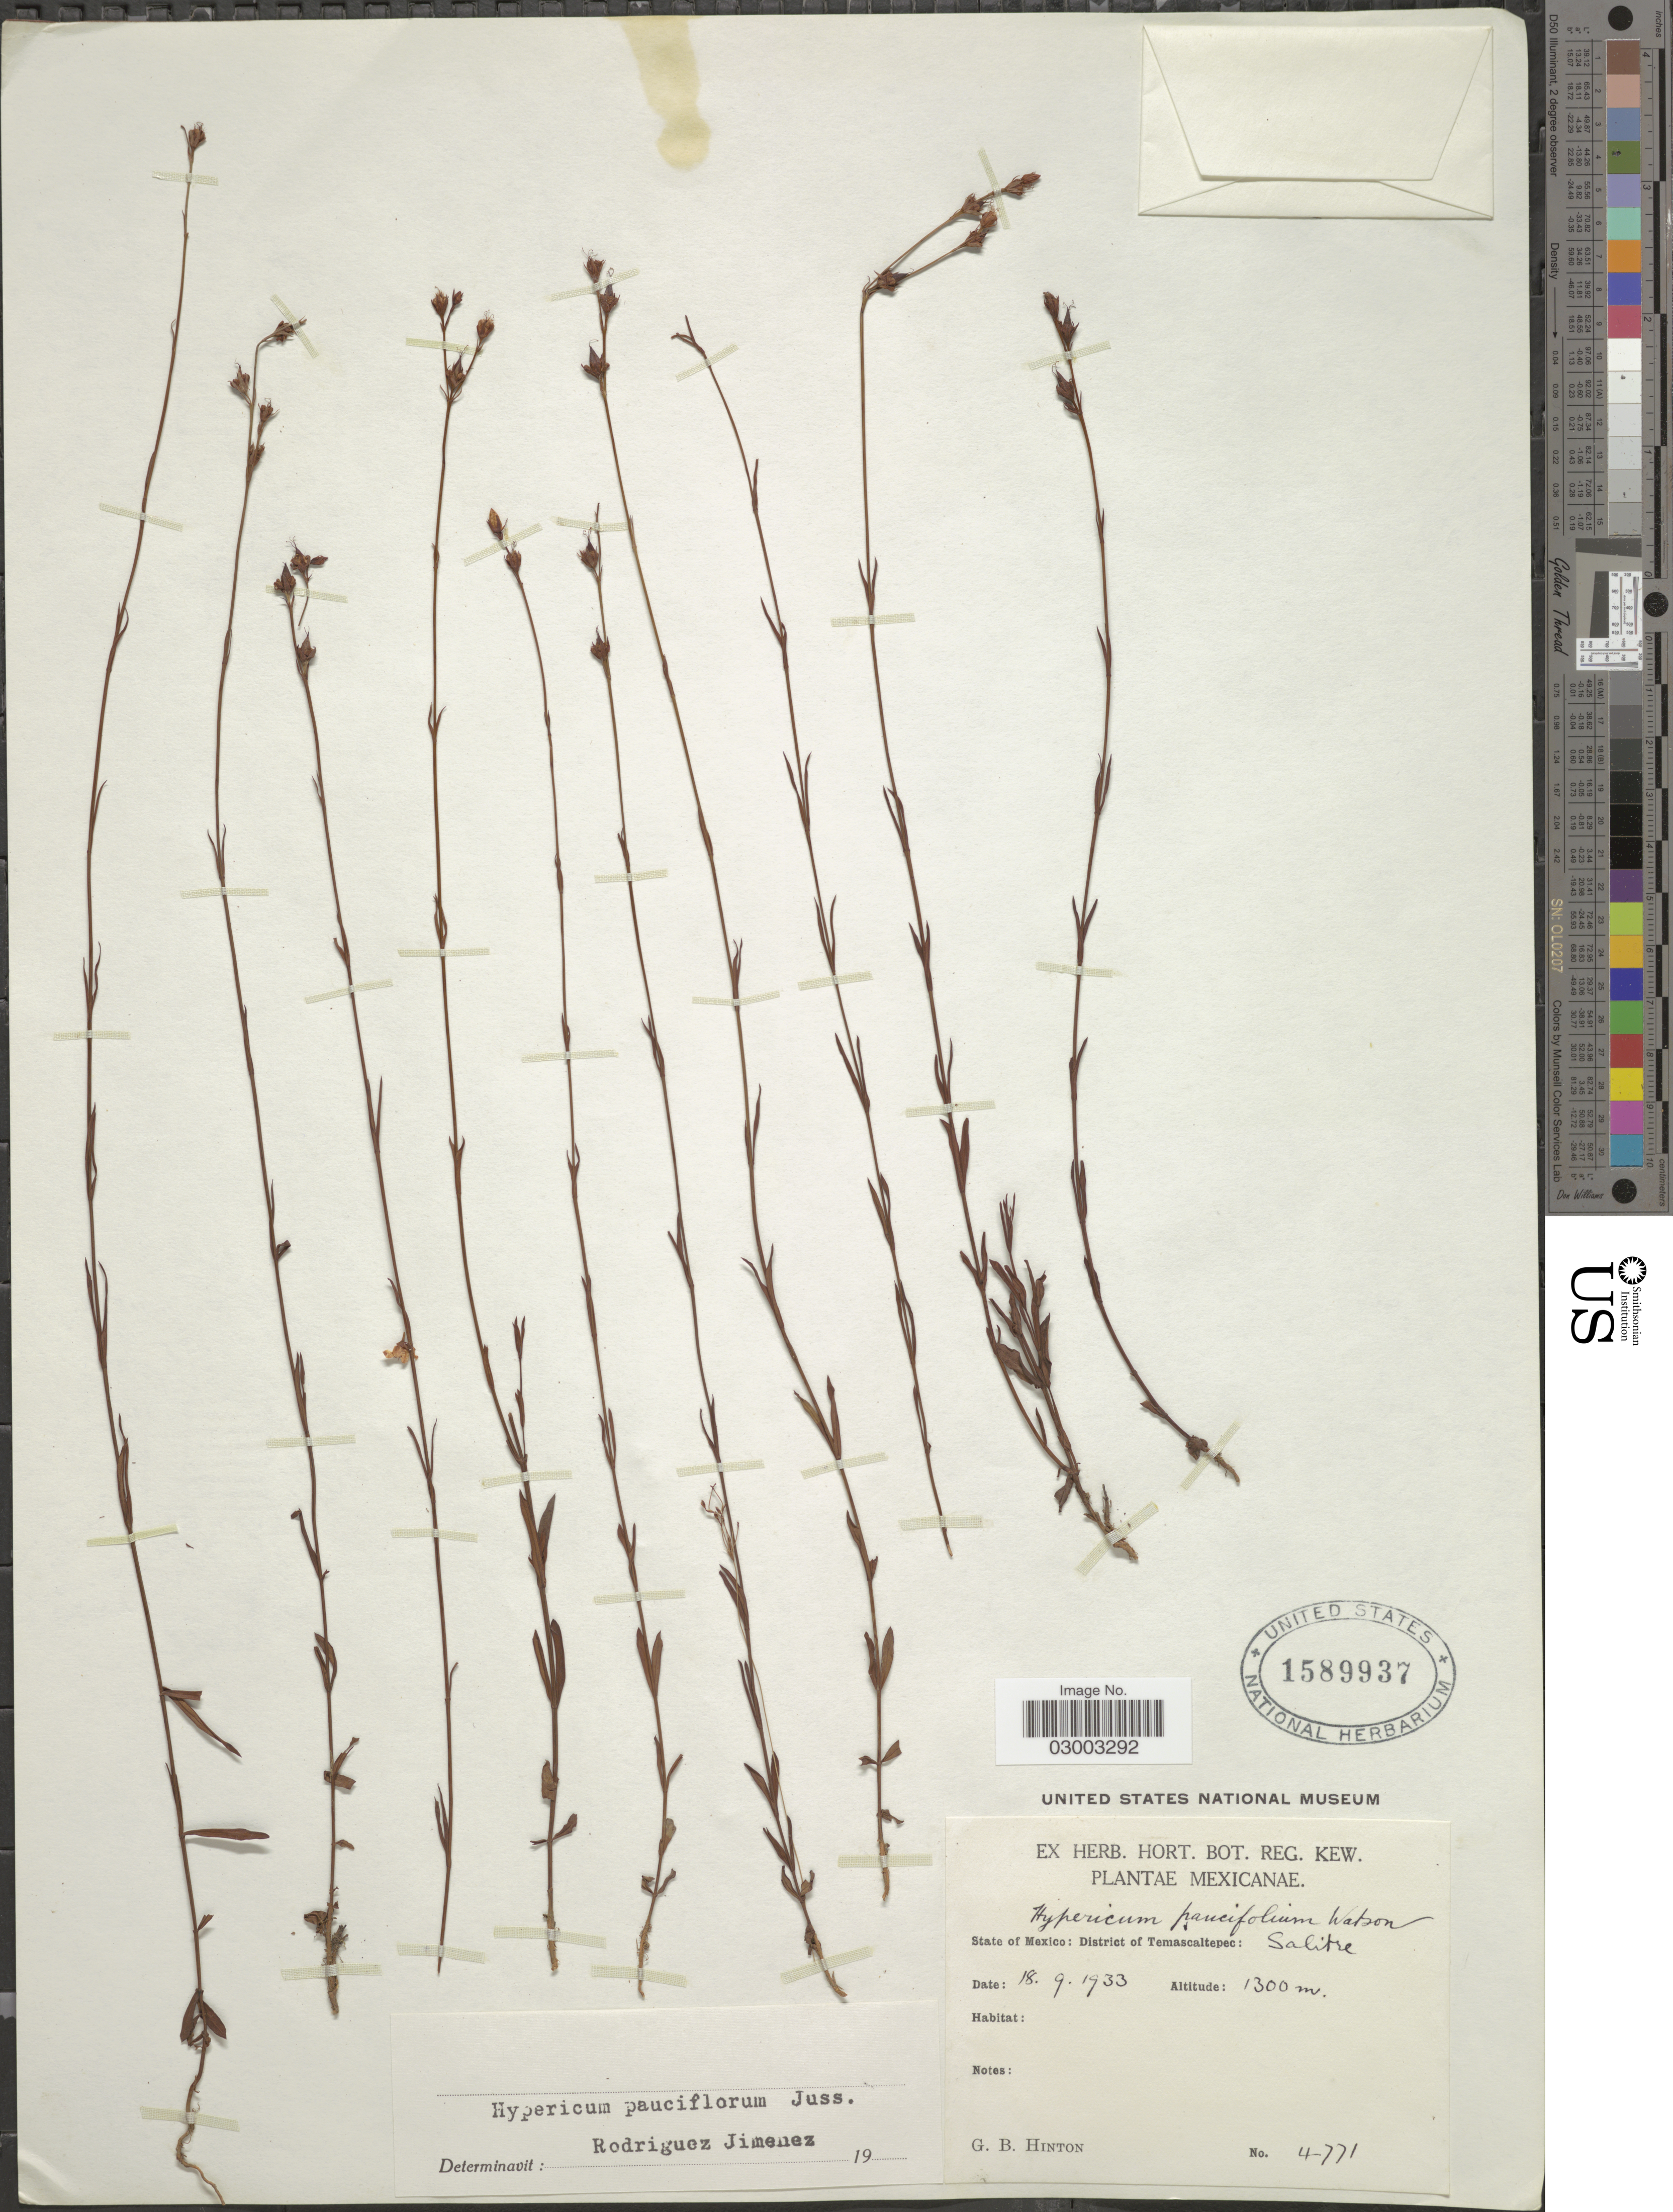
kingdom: Plantae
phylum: Tracheophyta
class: Magnoliopsida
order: Malpighiales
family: Hypericaceae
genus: Hypericum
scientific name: Hypericum pauciflorum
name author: Kunth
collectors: G. B. Hinton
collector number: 4771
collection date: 1933-09-18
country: Mexico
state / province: México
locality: State of Mexico: District of Temascaltepec: Salitre.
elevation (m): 1300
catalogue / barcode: US 1589937